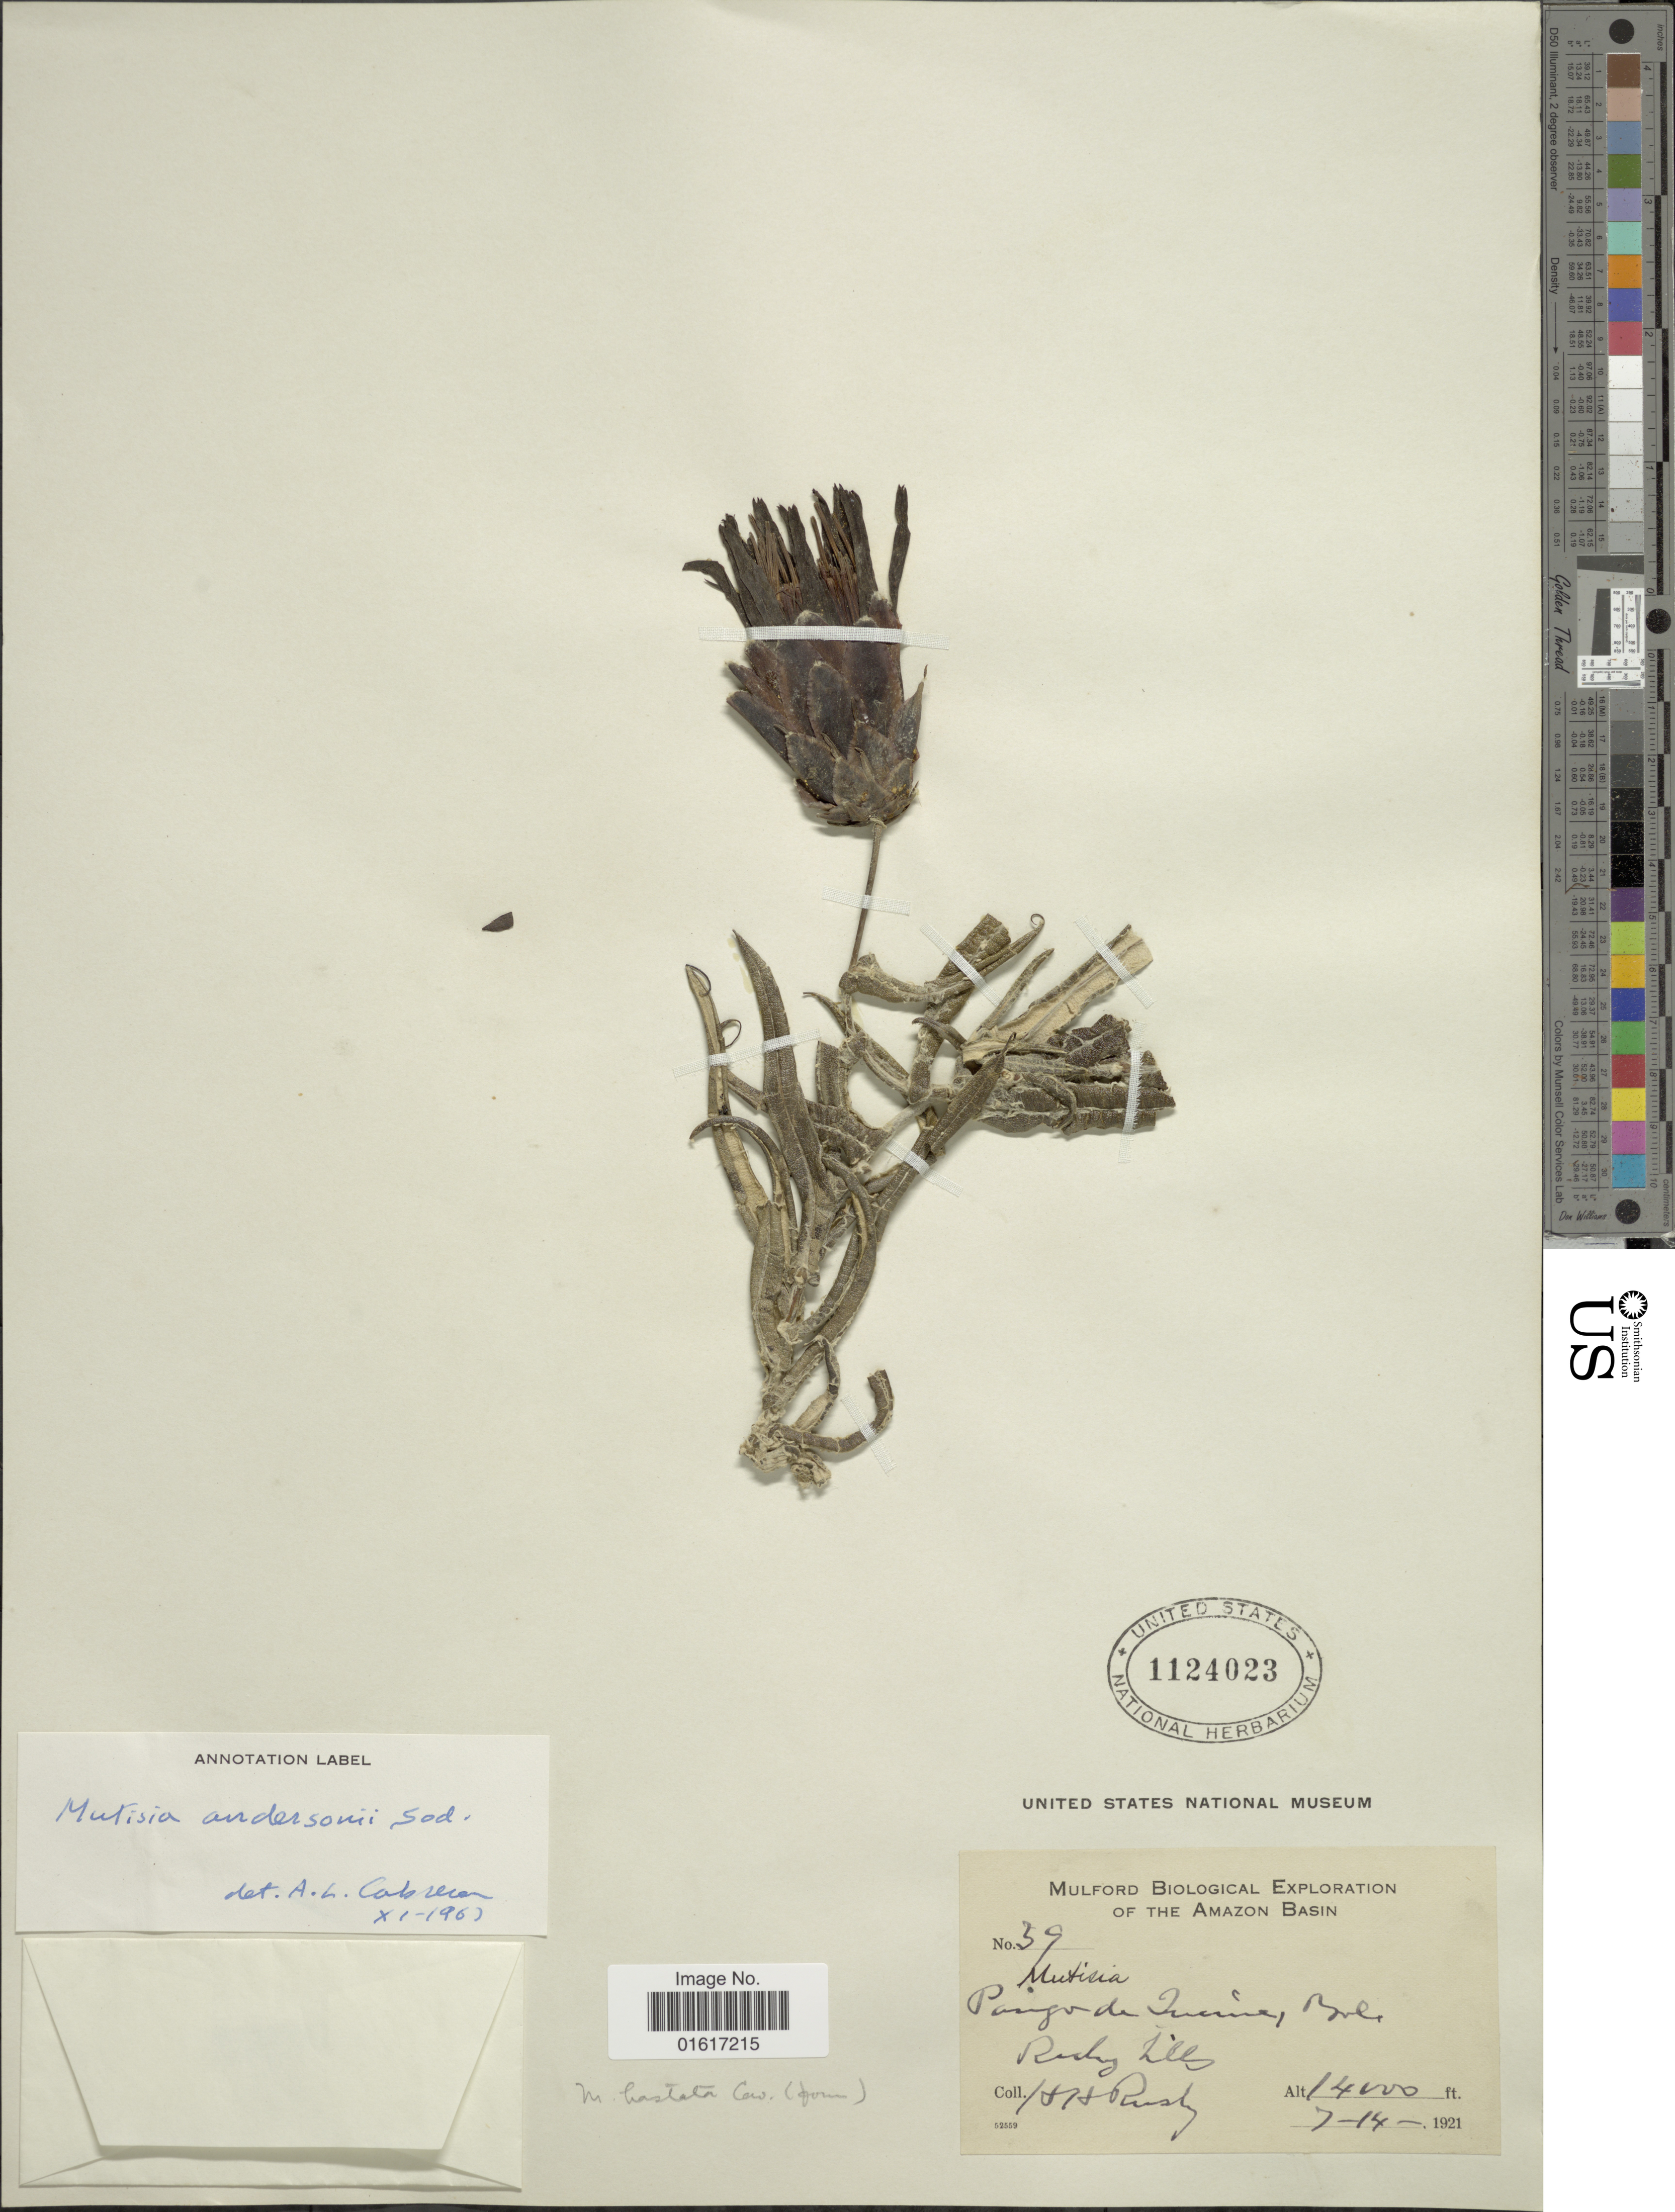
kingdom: Plantae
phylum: Tracheophyta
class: Magnoliopsida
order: Asterales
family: Asteraceae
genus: Mutisia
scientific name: Mutisia anderssonii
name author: Sodiro ex Hieron.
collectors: H. H. Rusby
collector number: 39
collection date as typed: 7-14-1921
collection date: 1921-07-14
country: Bolivia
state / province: La Paz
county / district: Inquisivi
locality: Pongo de Quime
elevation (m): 4267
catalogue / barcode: US 1124023